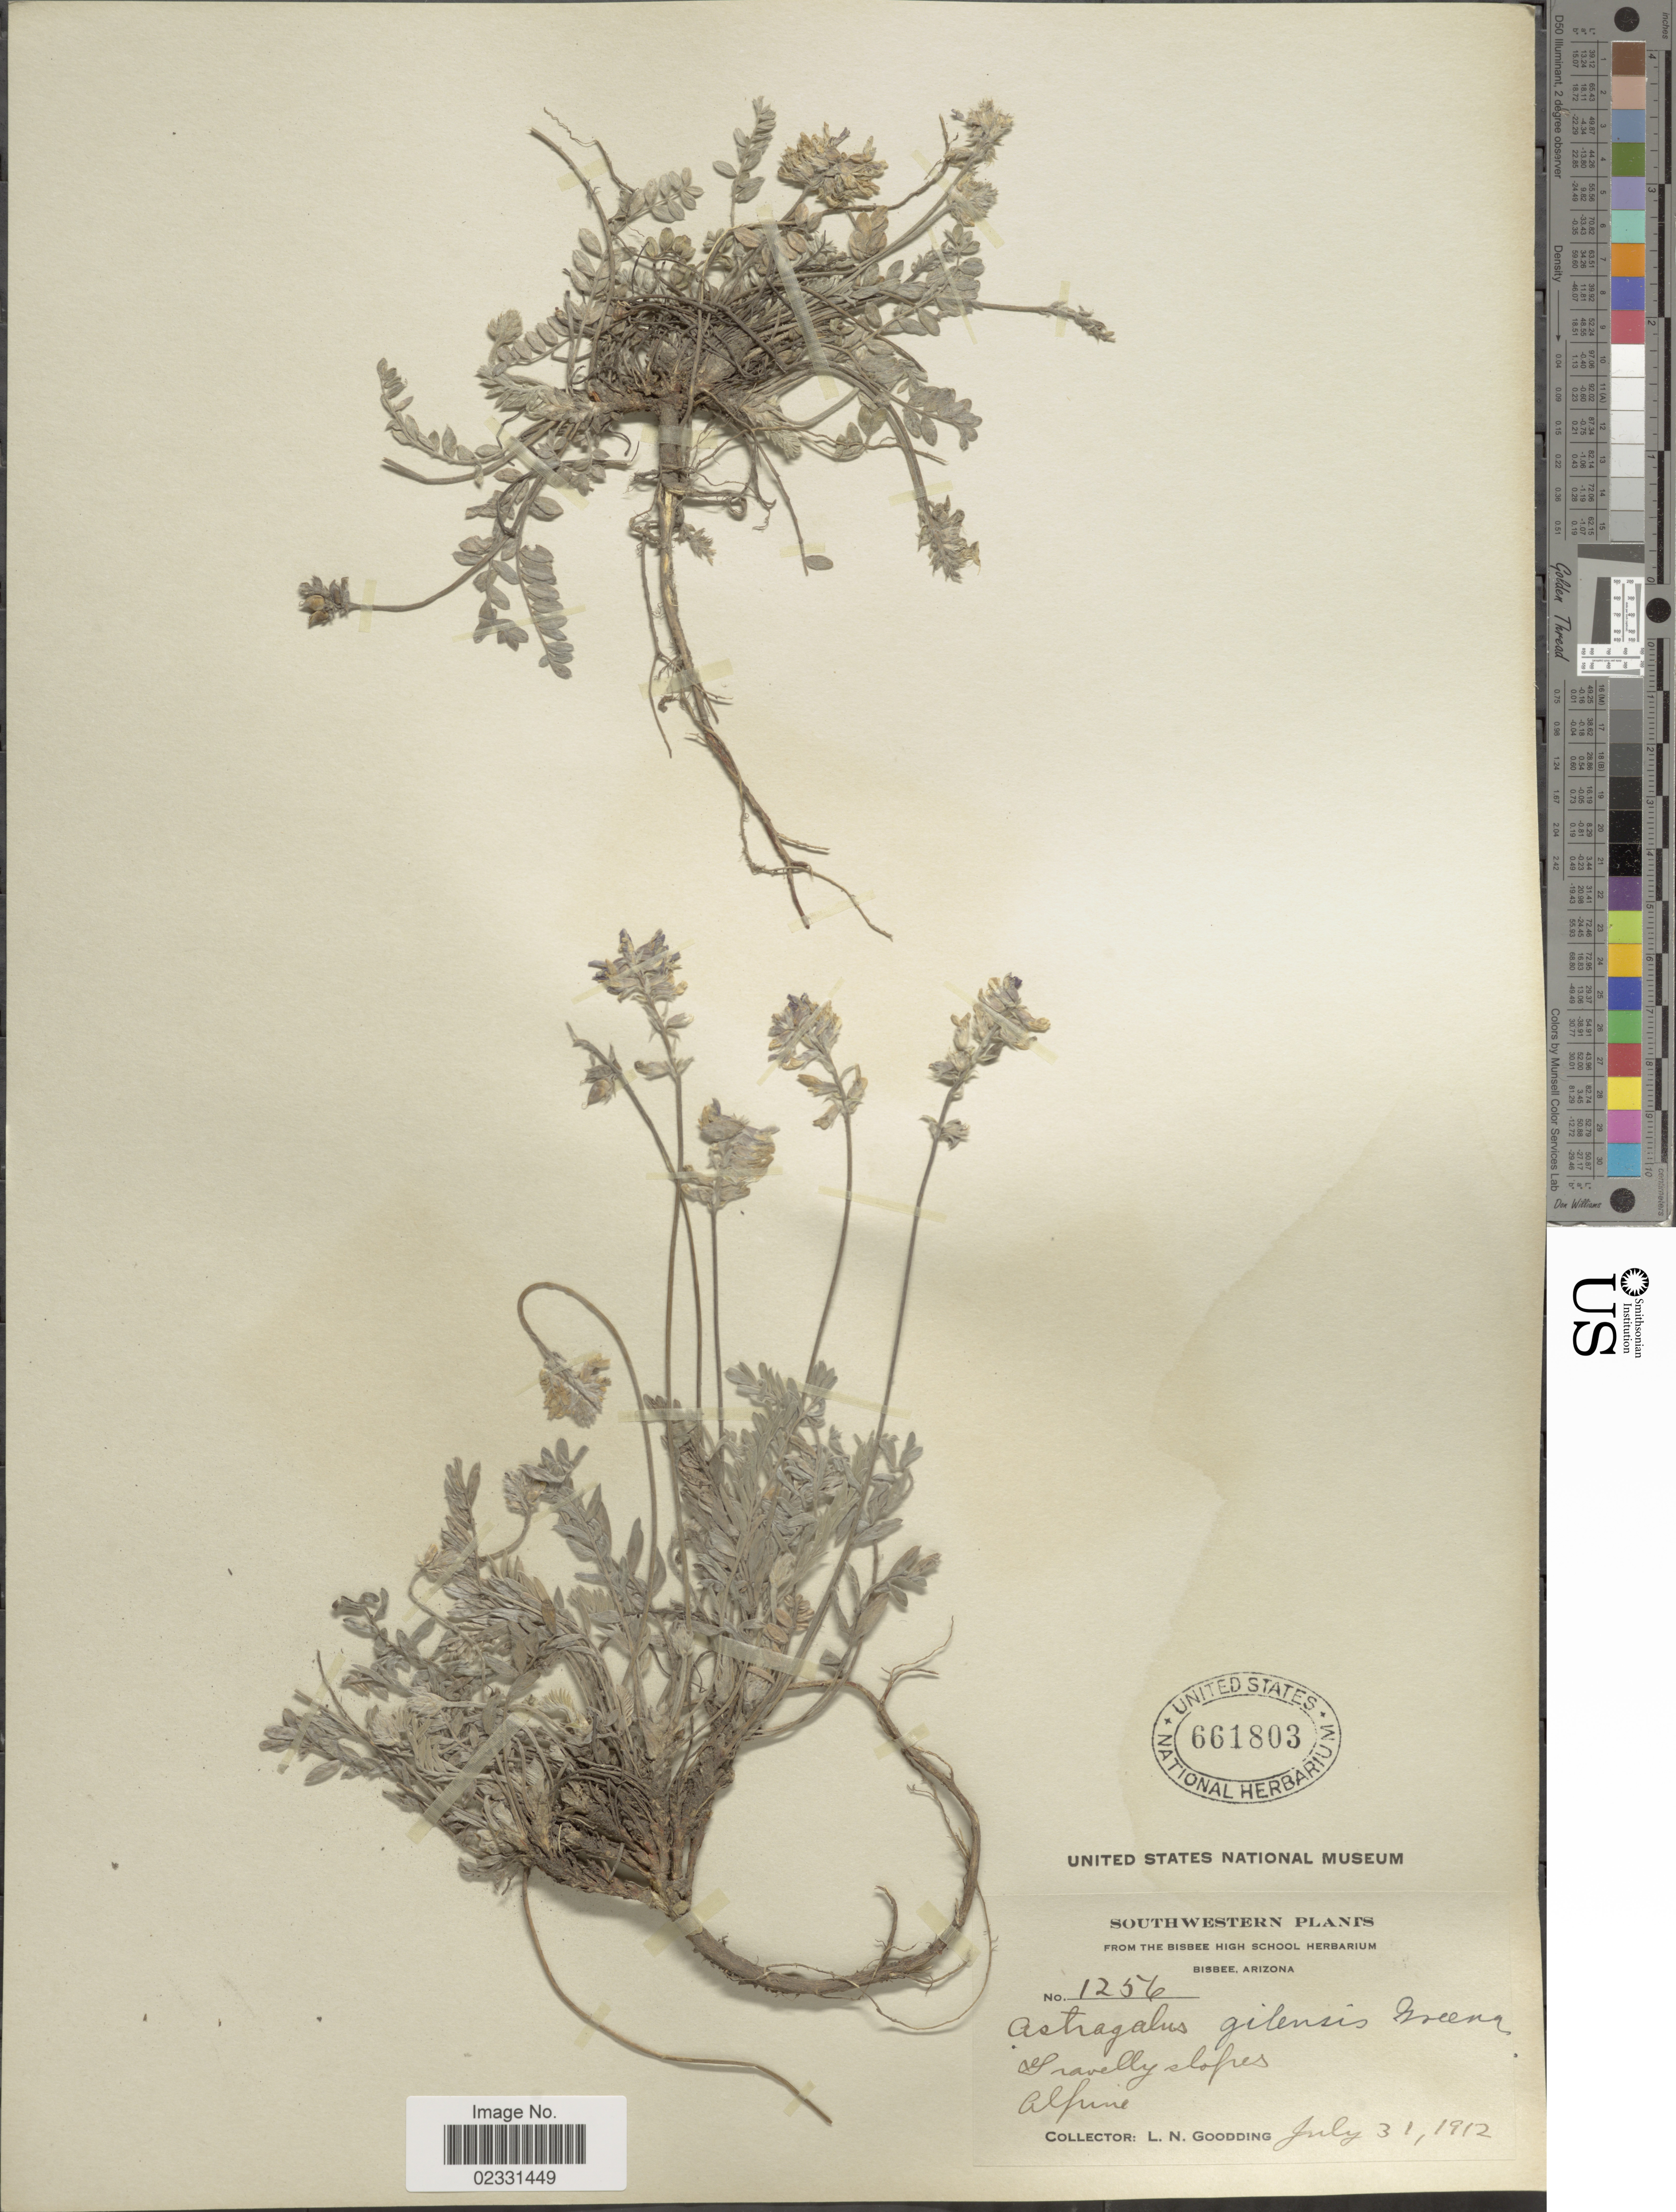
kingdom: Plantae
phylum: Tracheophyta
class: Magnoliopsida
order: Fabales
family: Fabaceae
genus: Astragalus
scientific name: Astragalus gilensis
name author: Greene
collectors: L. N. Goodding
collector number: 1256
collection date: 1912-07-31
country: United States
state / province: Arizona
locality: Southwestern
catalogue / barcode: US 661803